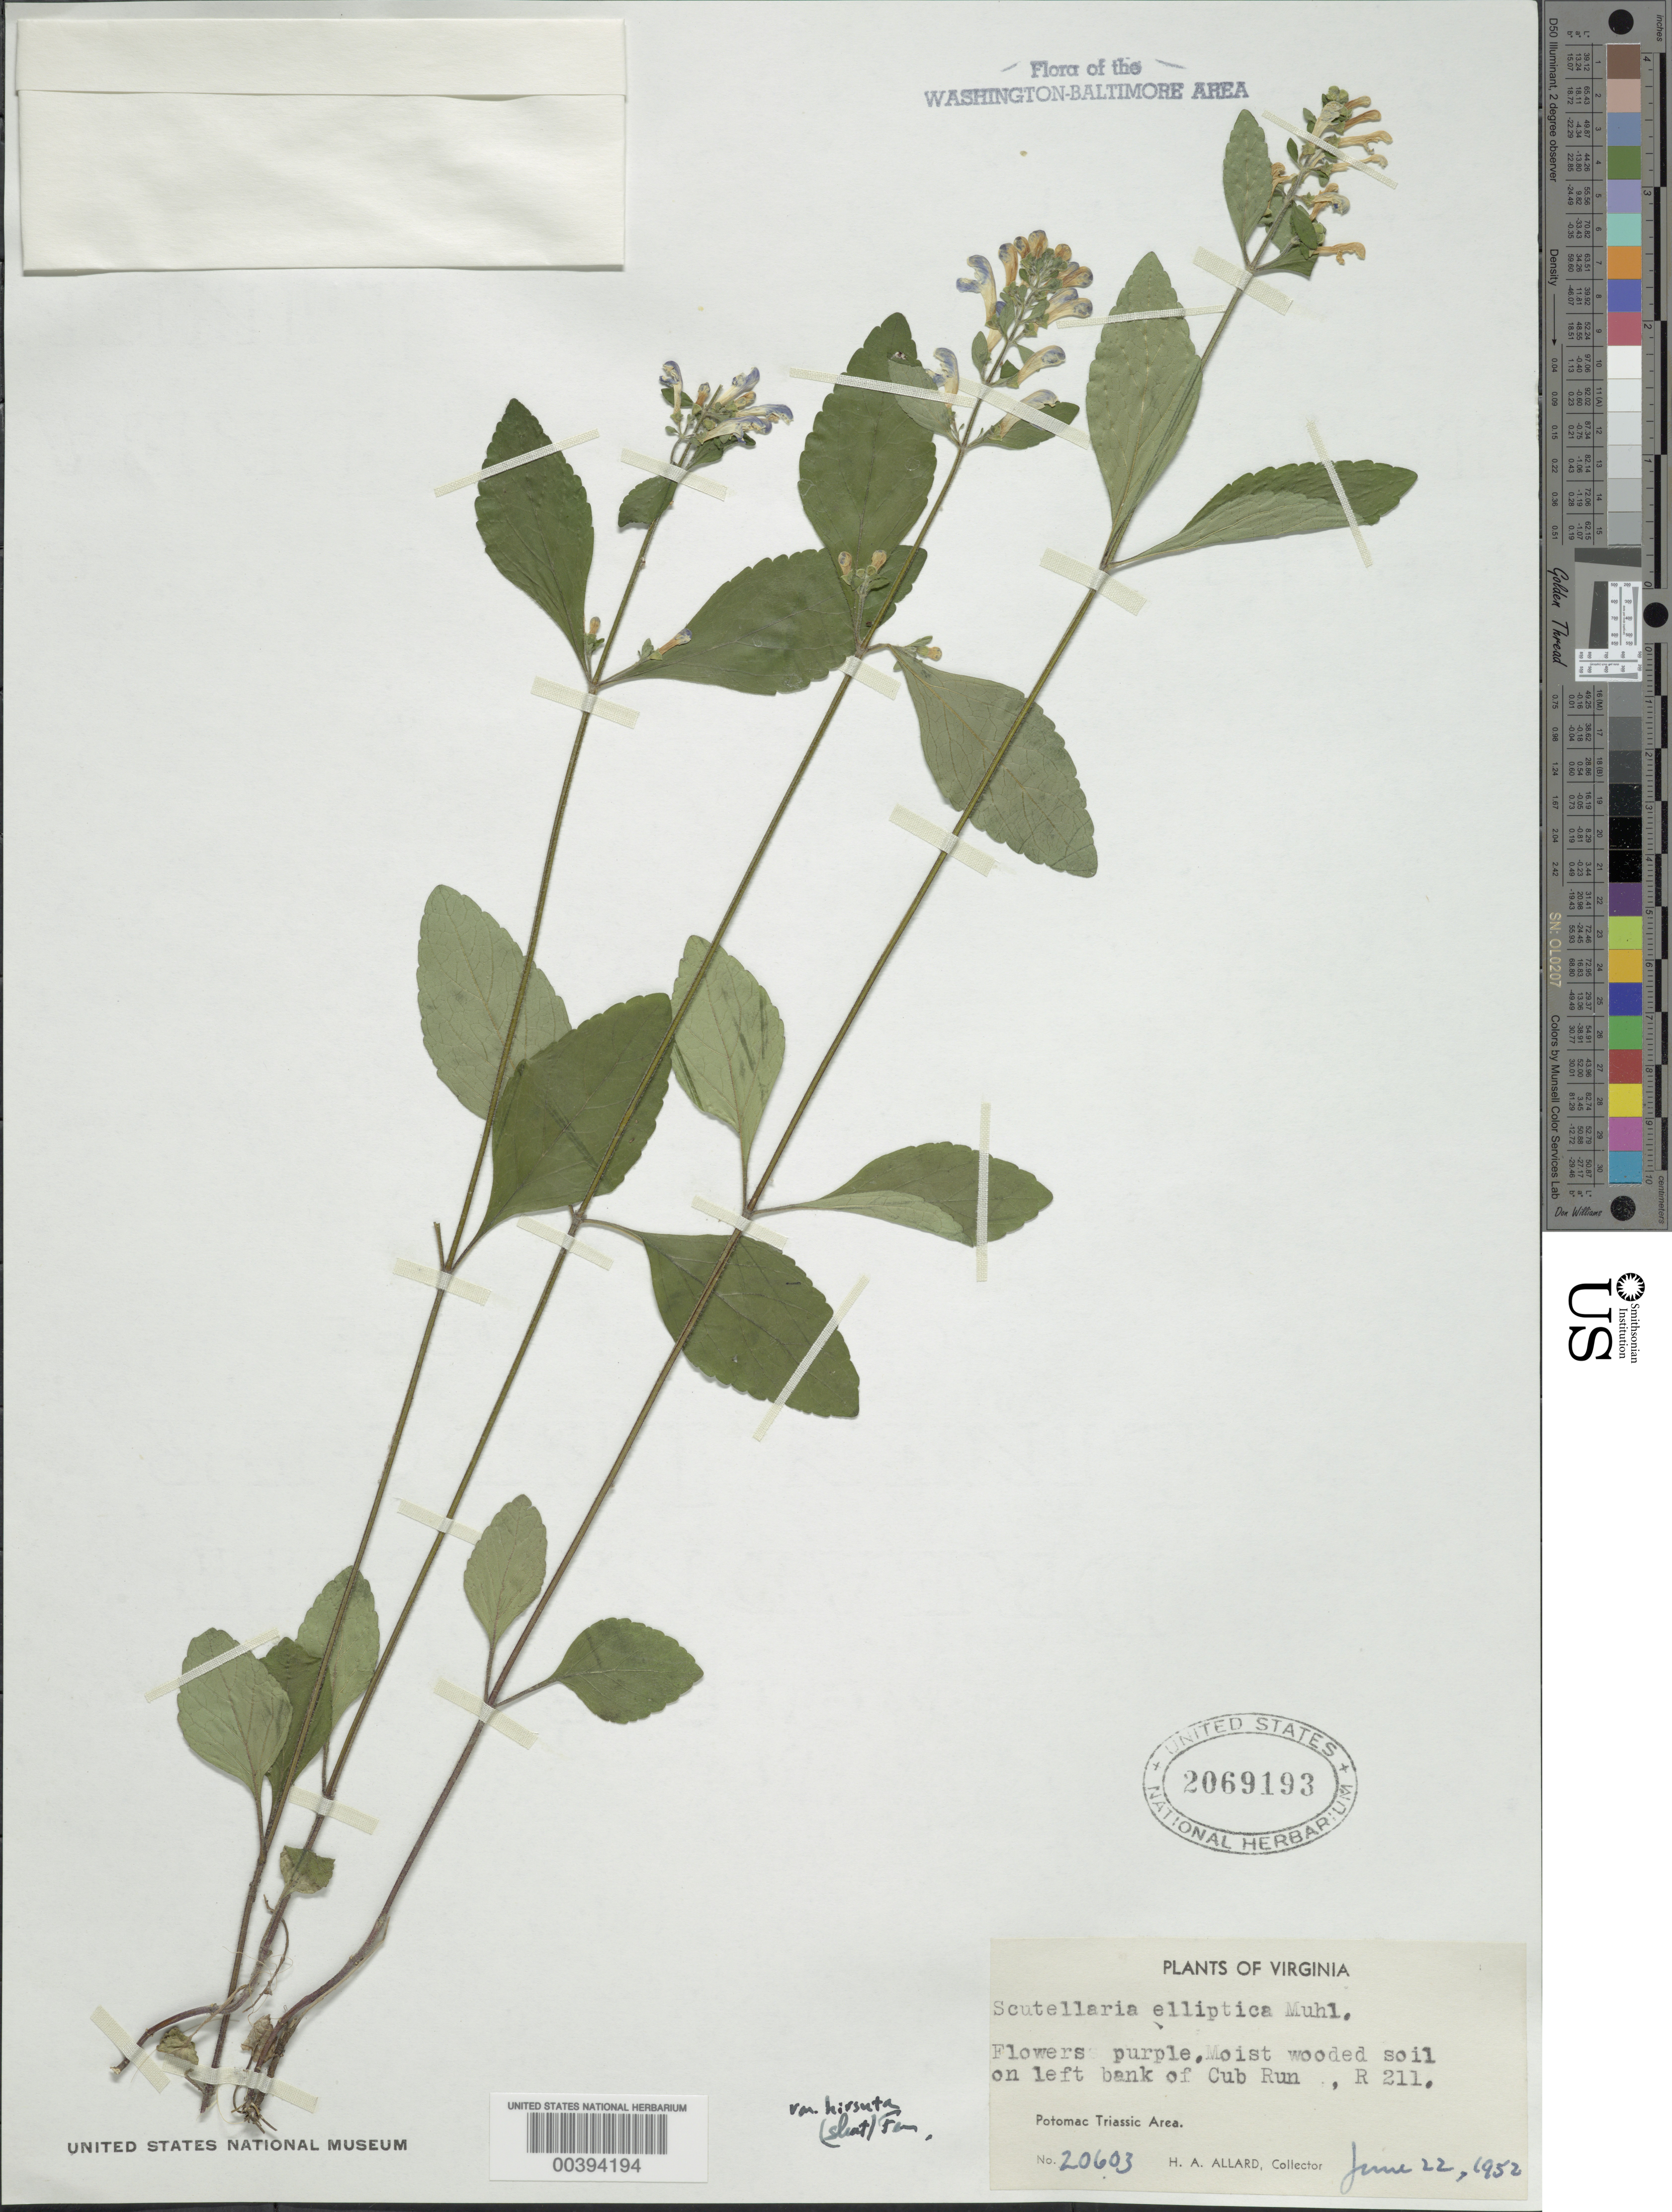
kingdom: Plantae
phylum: Tracheophyta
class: Magnoliopsida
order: Lamiales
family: Lamiaceae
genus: Scutellaria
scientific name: Scutellaria elliptica var. hirsuta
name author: (A. Gray) Fernald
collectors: H. A. Allard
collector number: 20603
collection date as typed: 22 Jun 1952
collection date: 1952-06-22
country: United States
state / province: Virginia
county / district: Fairfax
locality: Downstream from Route 211 on Cub Run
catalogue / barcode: US 2069193